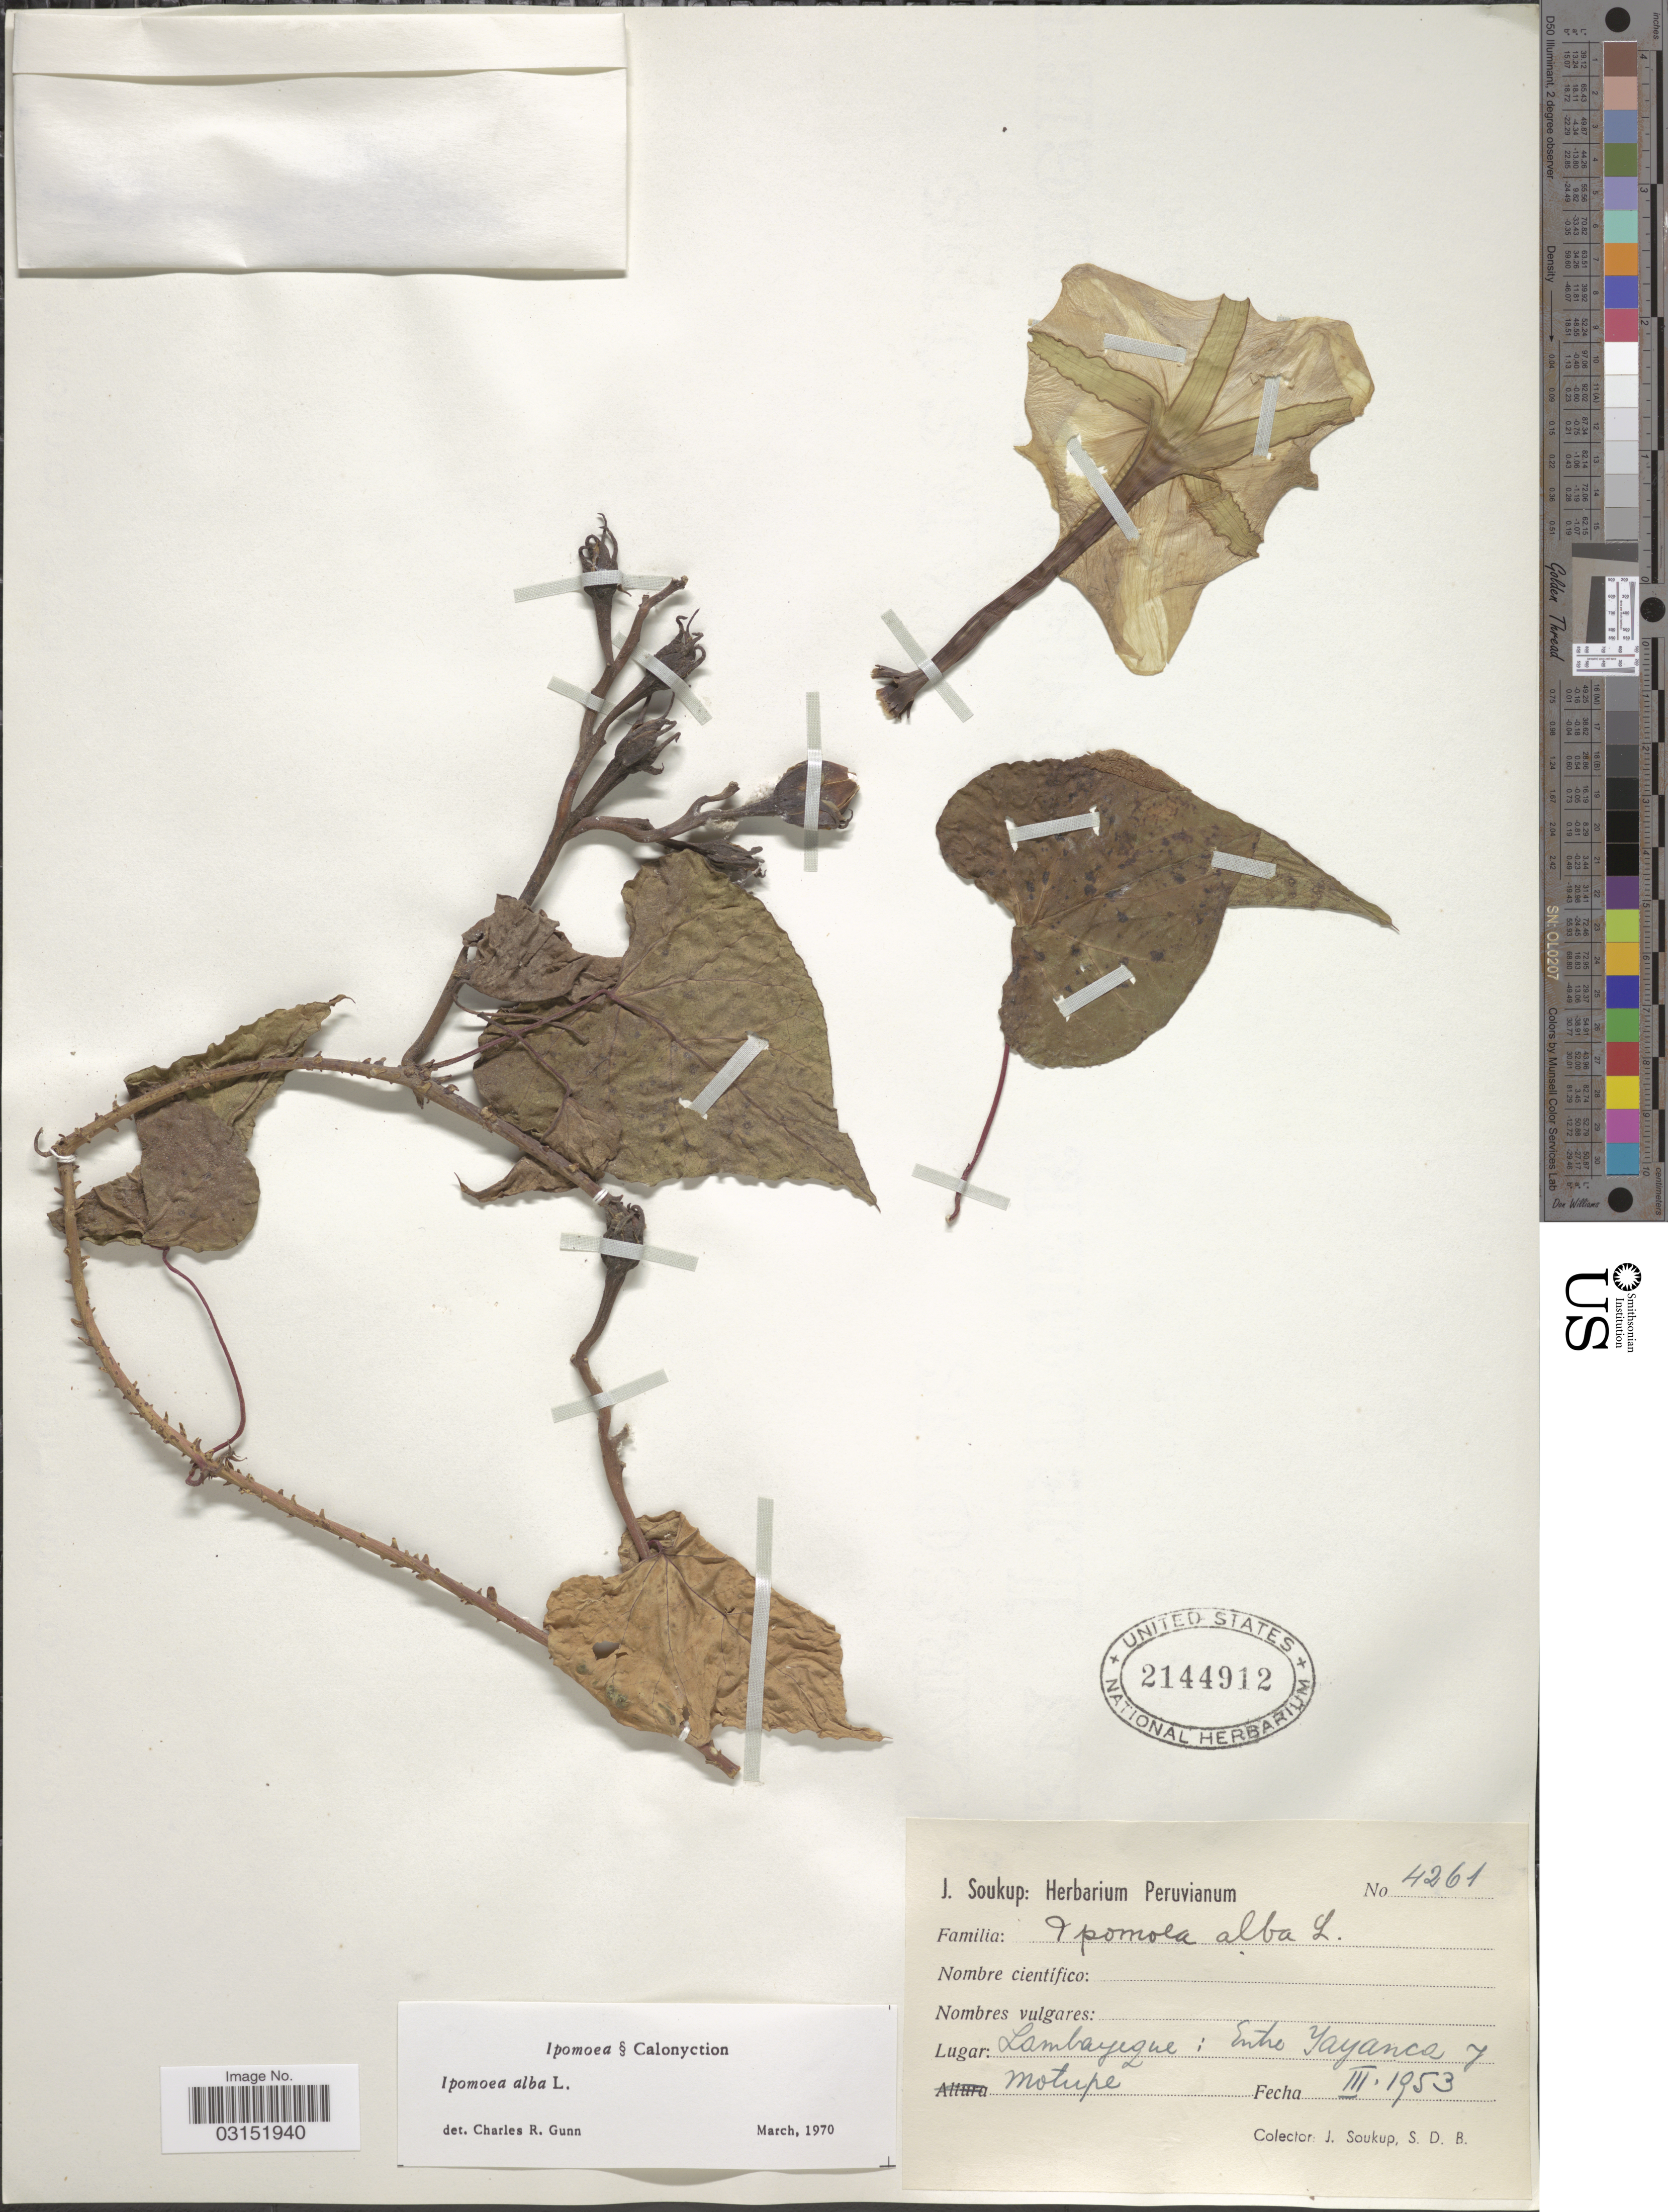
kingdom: Plantae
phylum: Tracheophyta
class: Magnoliopsida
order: Solanales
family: Convolvulaceae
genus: Ipomoea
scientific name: Ipomoea alba L.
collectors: J. Soukup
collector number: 4261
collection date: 1953-03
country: Peru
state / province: Lambayeque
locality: Lambayeque: Entre Yayanca y Motupe.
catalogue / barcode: US 2144912